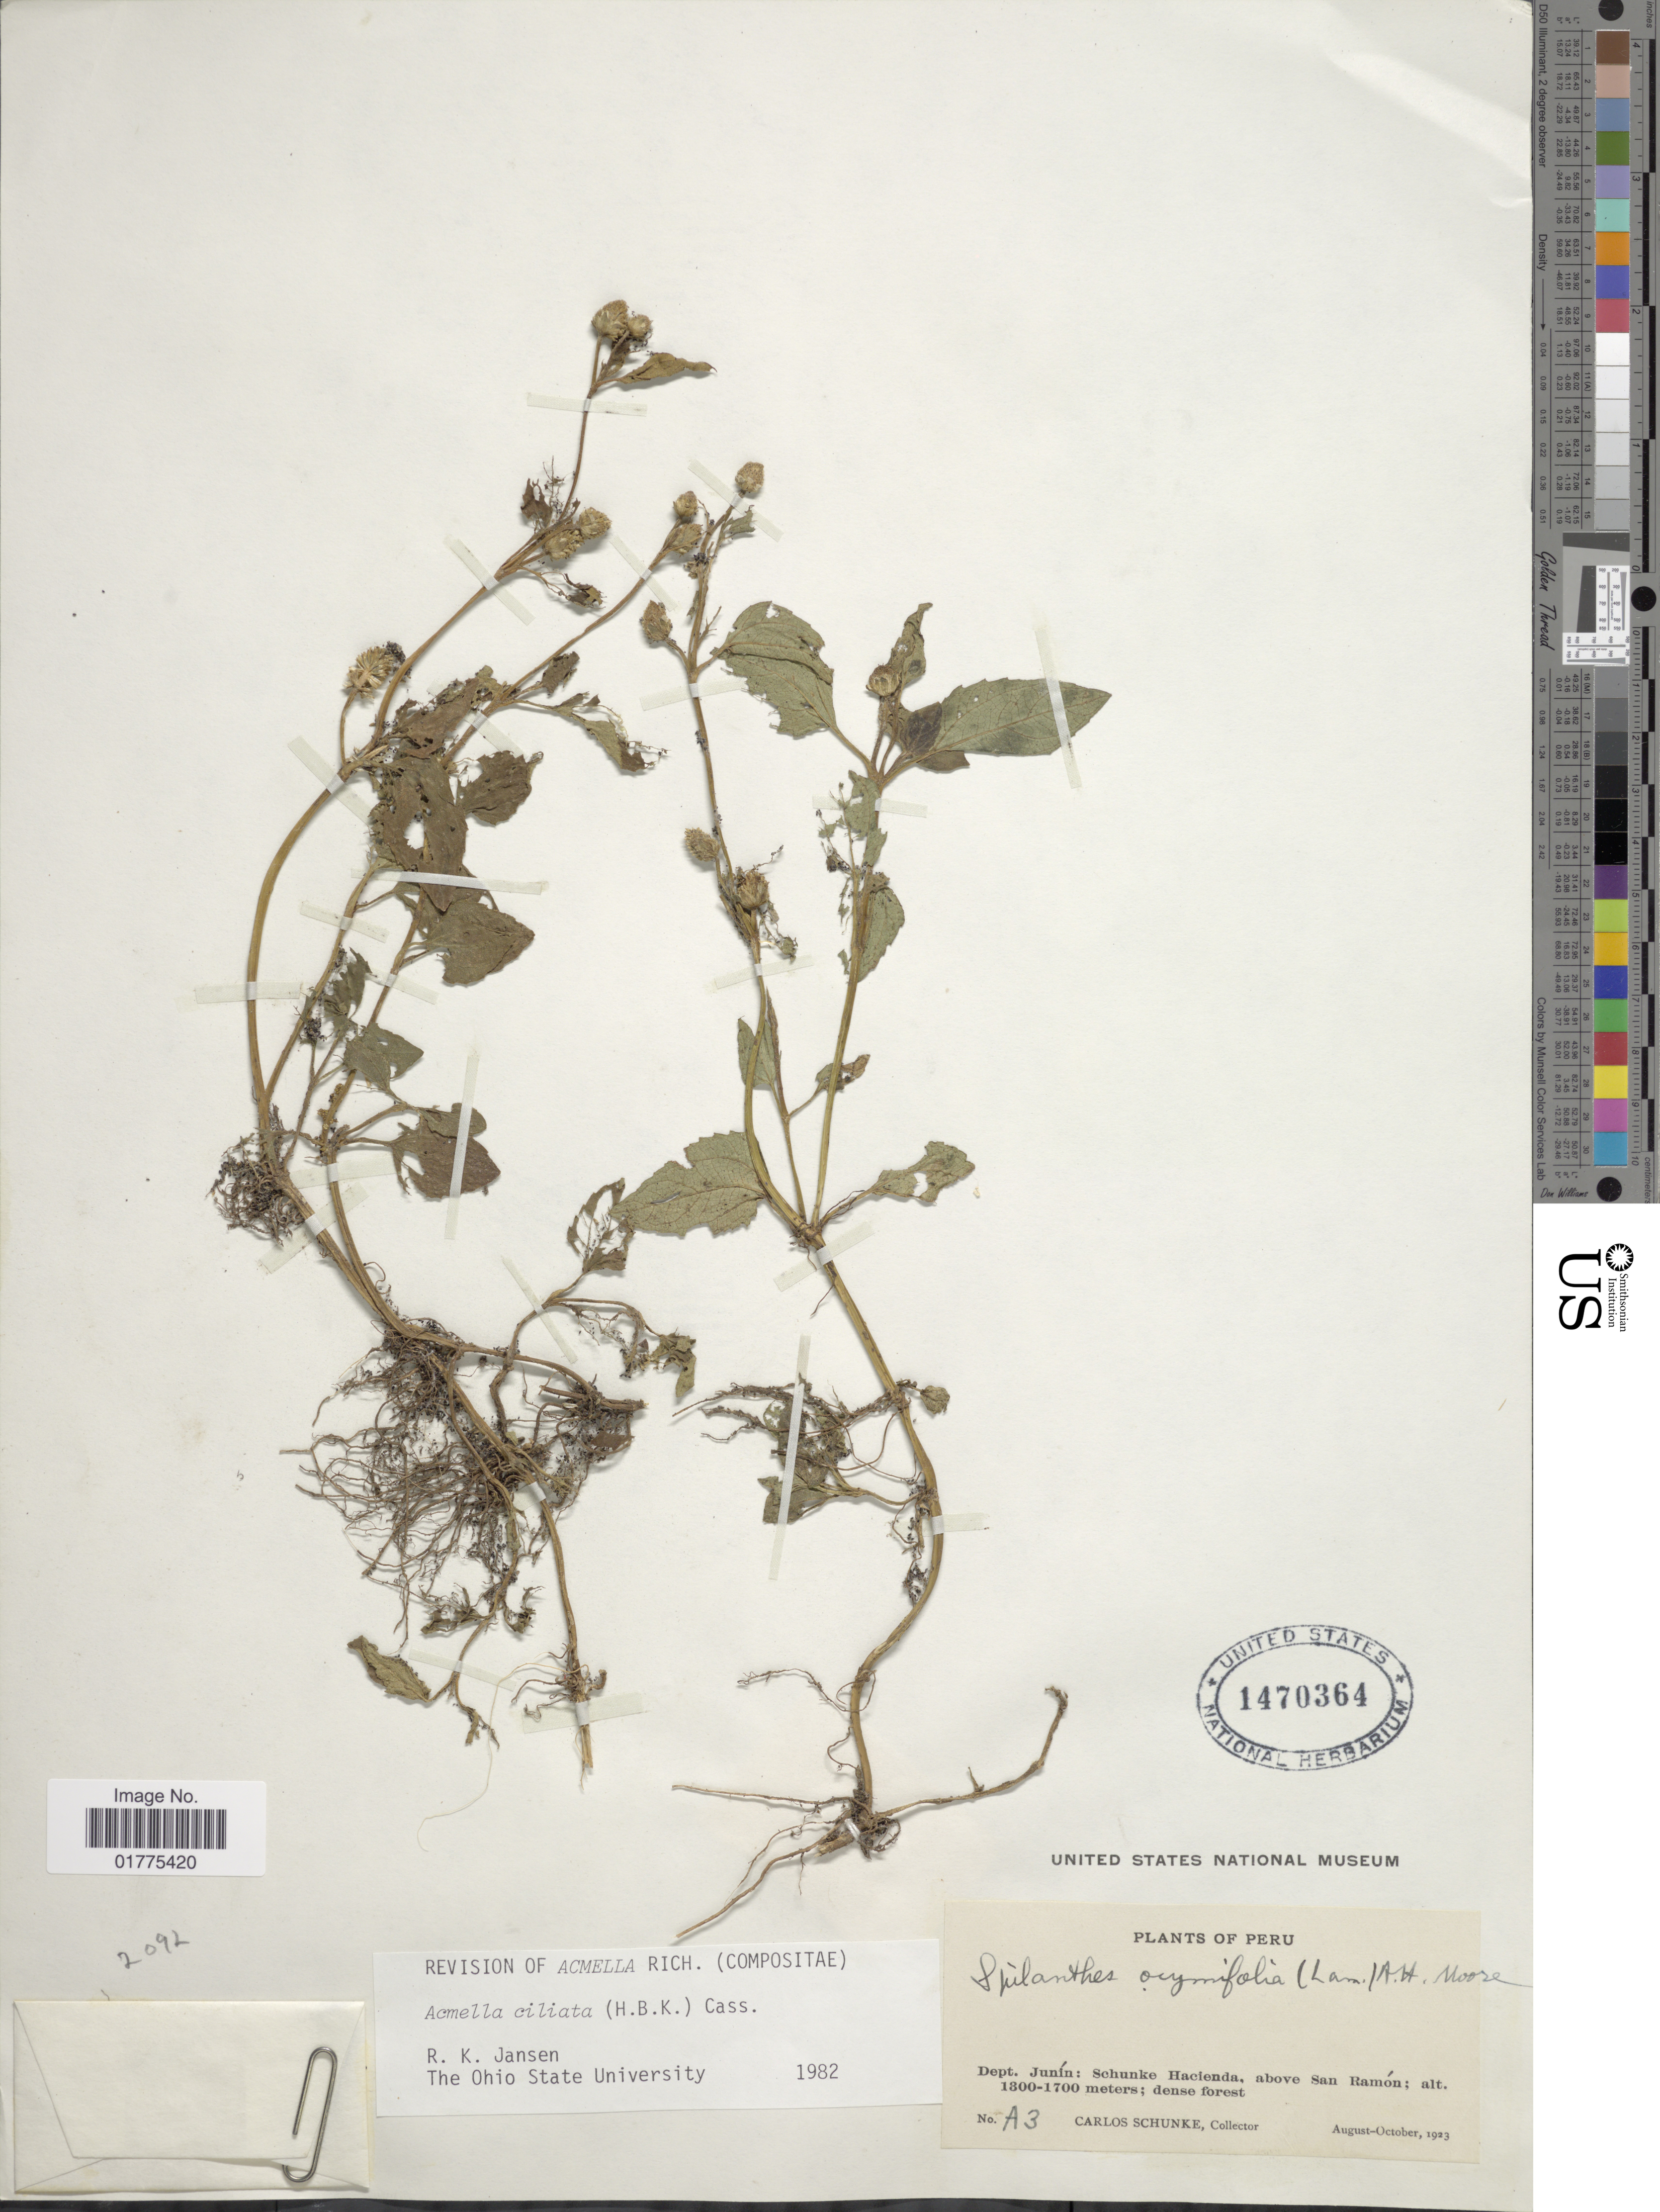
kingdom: Plantae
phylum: Tracheophyta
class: Magnoliopsida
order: Asterales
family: Asteraceae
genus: Acmella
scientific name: Acmella ciliata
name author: (Kunth) Cass.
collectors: C. Schunke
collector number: A3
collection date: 1923-08/1923-10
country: Peru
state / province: Junín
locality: Dept, Junin: Schunke Hacienda, above San Ramon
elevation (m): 1300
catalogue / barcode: US 1470364